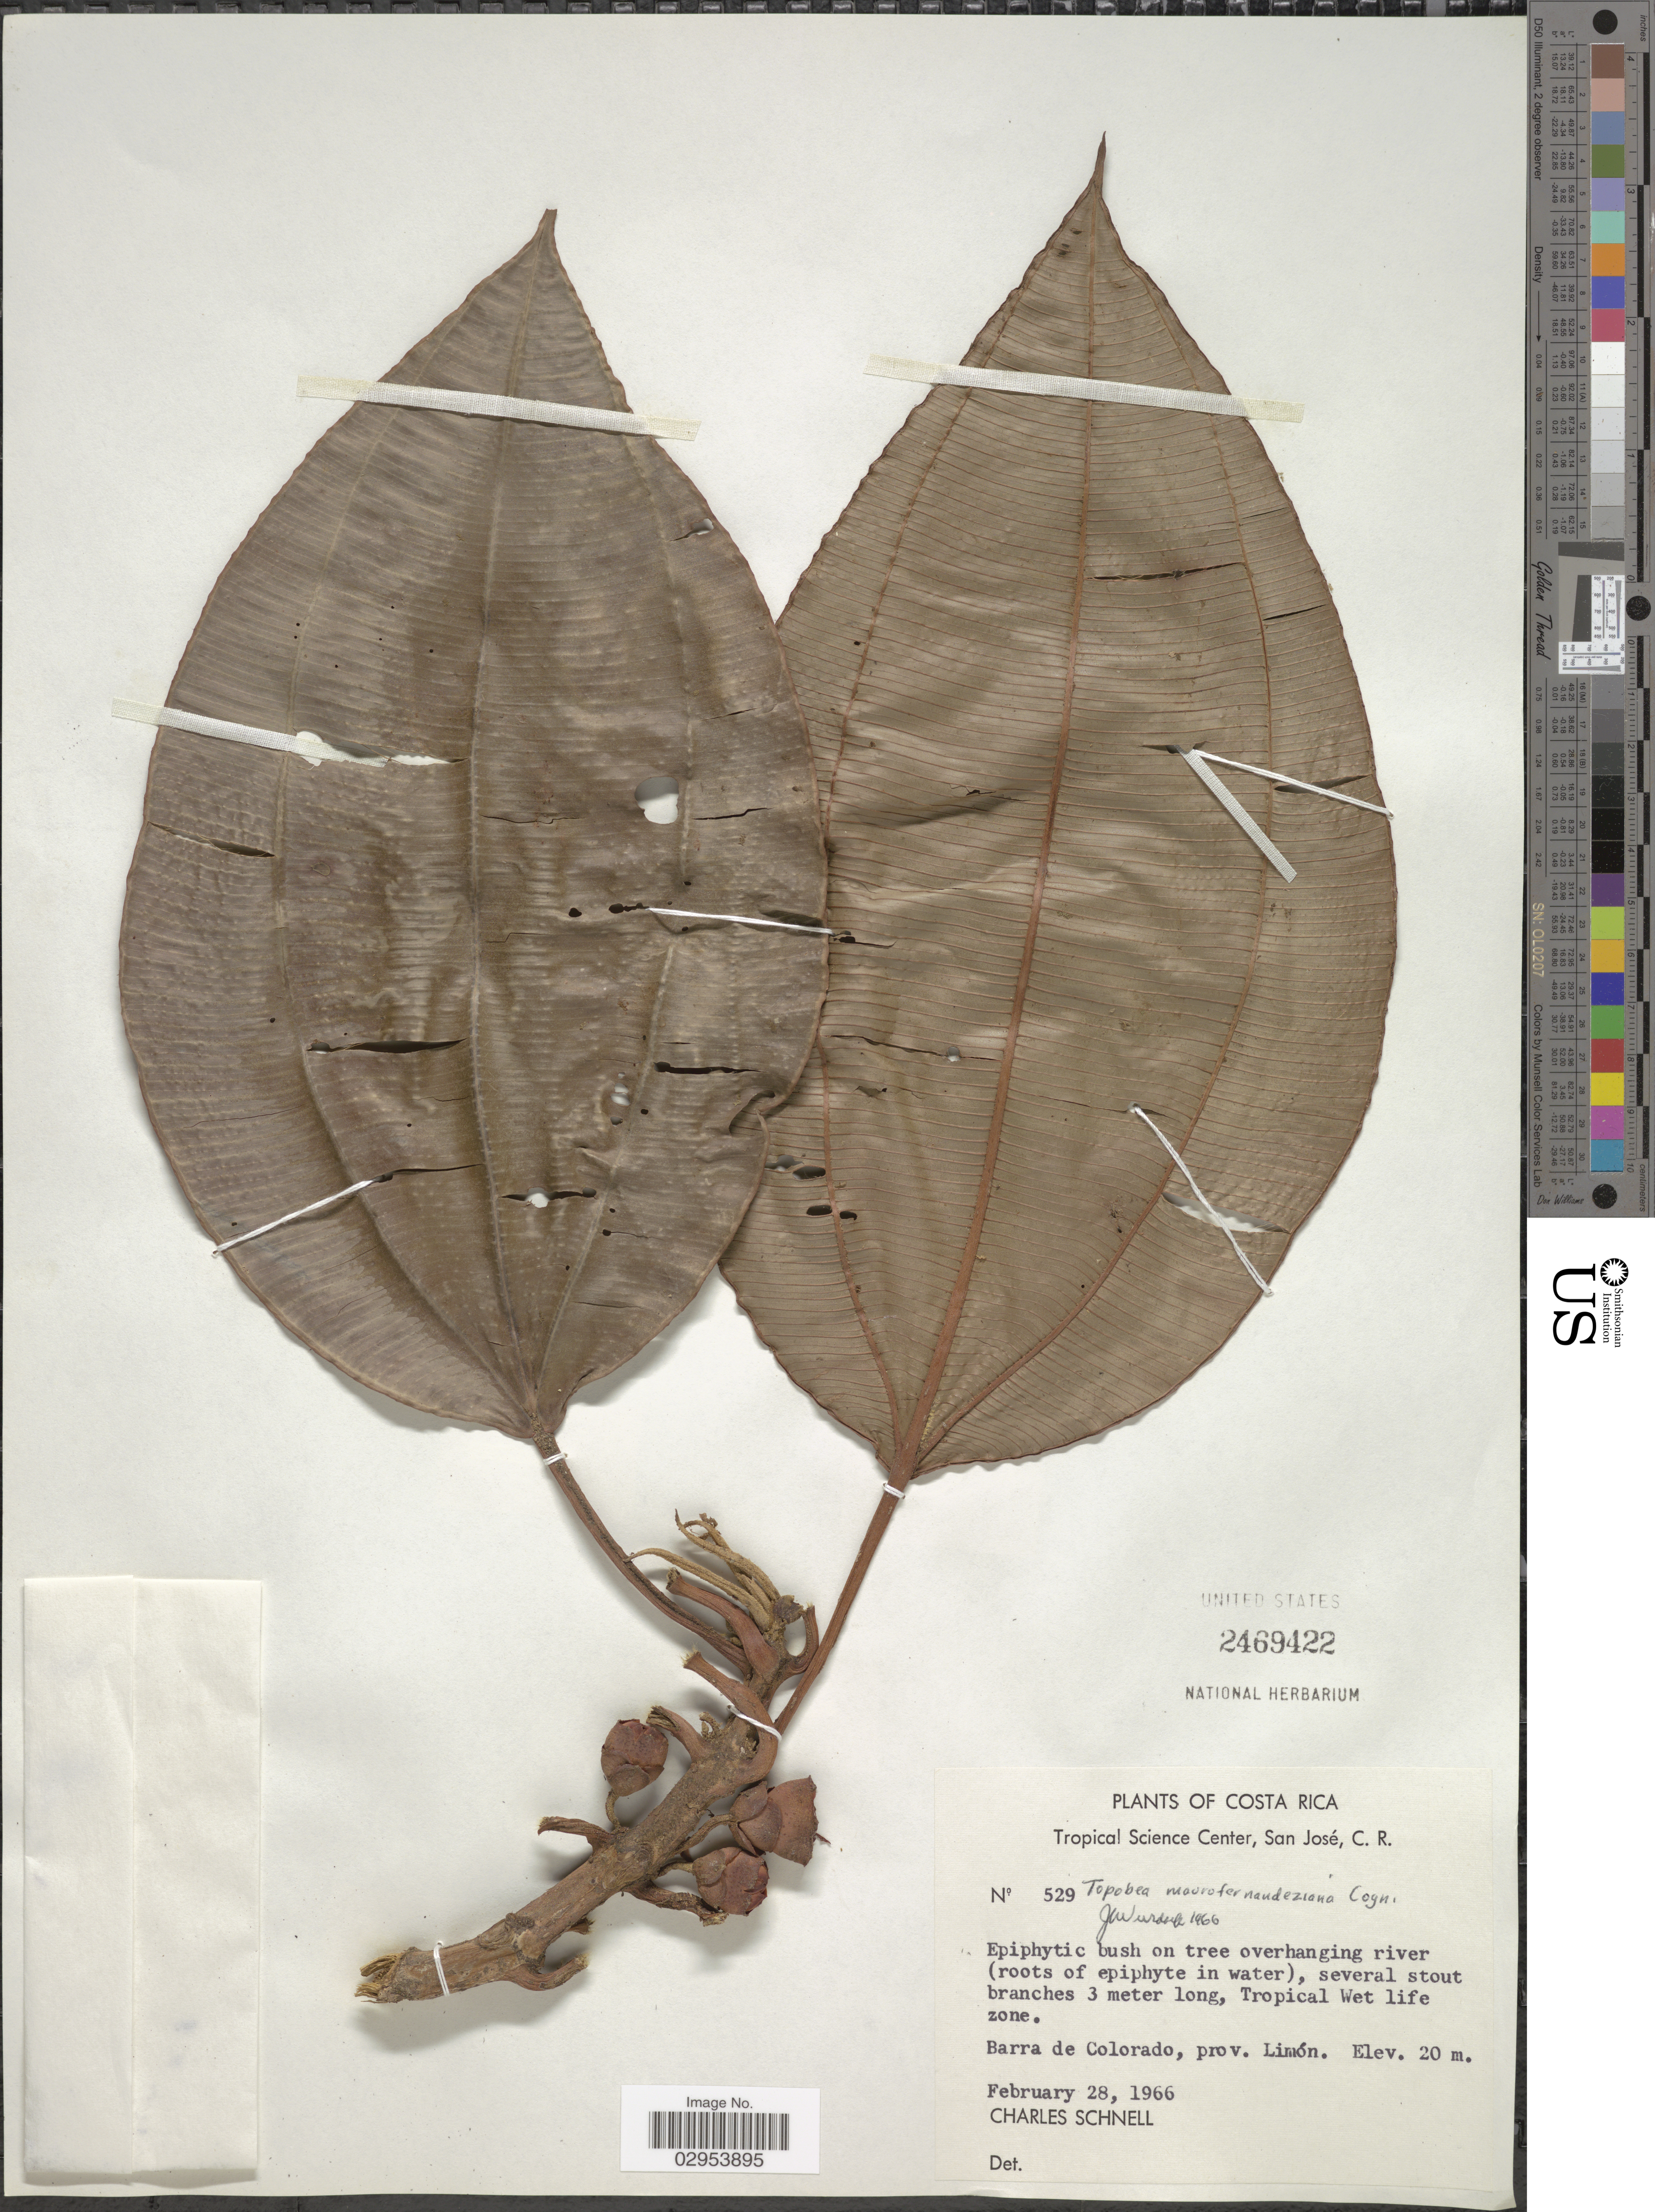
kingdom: Plantae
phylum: Tracheophyta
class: Magnoliopsida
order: Myrtales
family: Melastomataceae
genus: Topobea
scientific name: Topobea maurofernandeziana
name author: Cogn.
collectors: C. Schnell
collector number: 529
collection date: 1966-02-28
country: Costa Rica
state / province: Limón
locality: Barra de Colorado. Tropical Wet life zone.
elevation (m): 20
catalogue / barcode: US 2469422